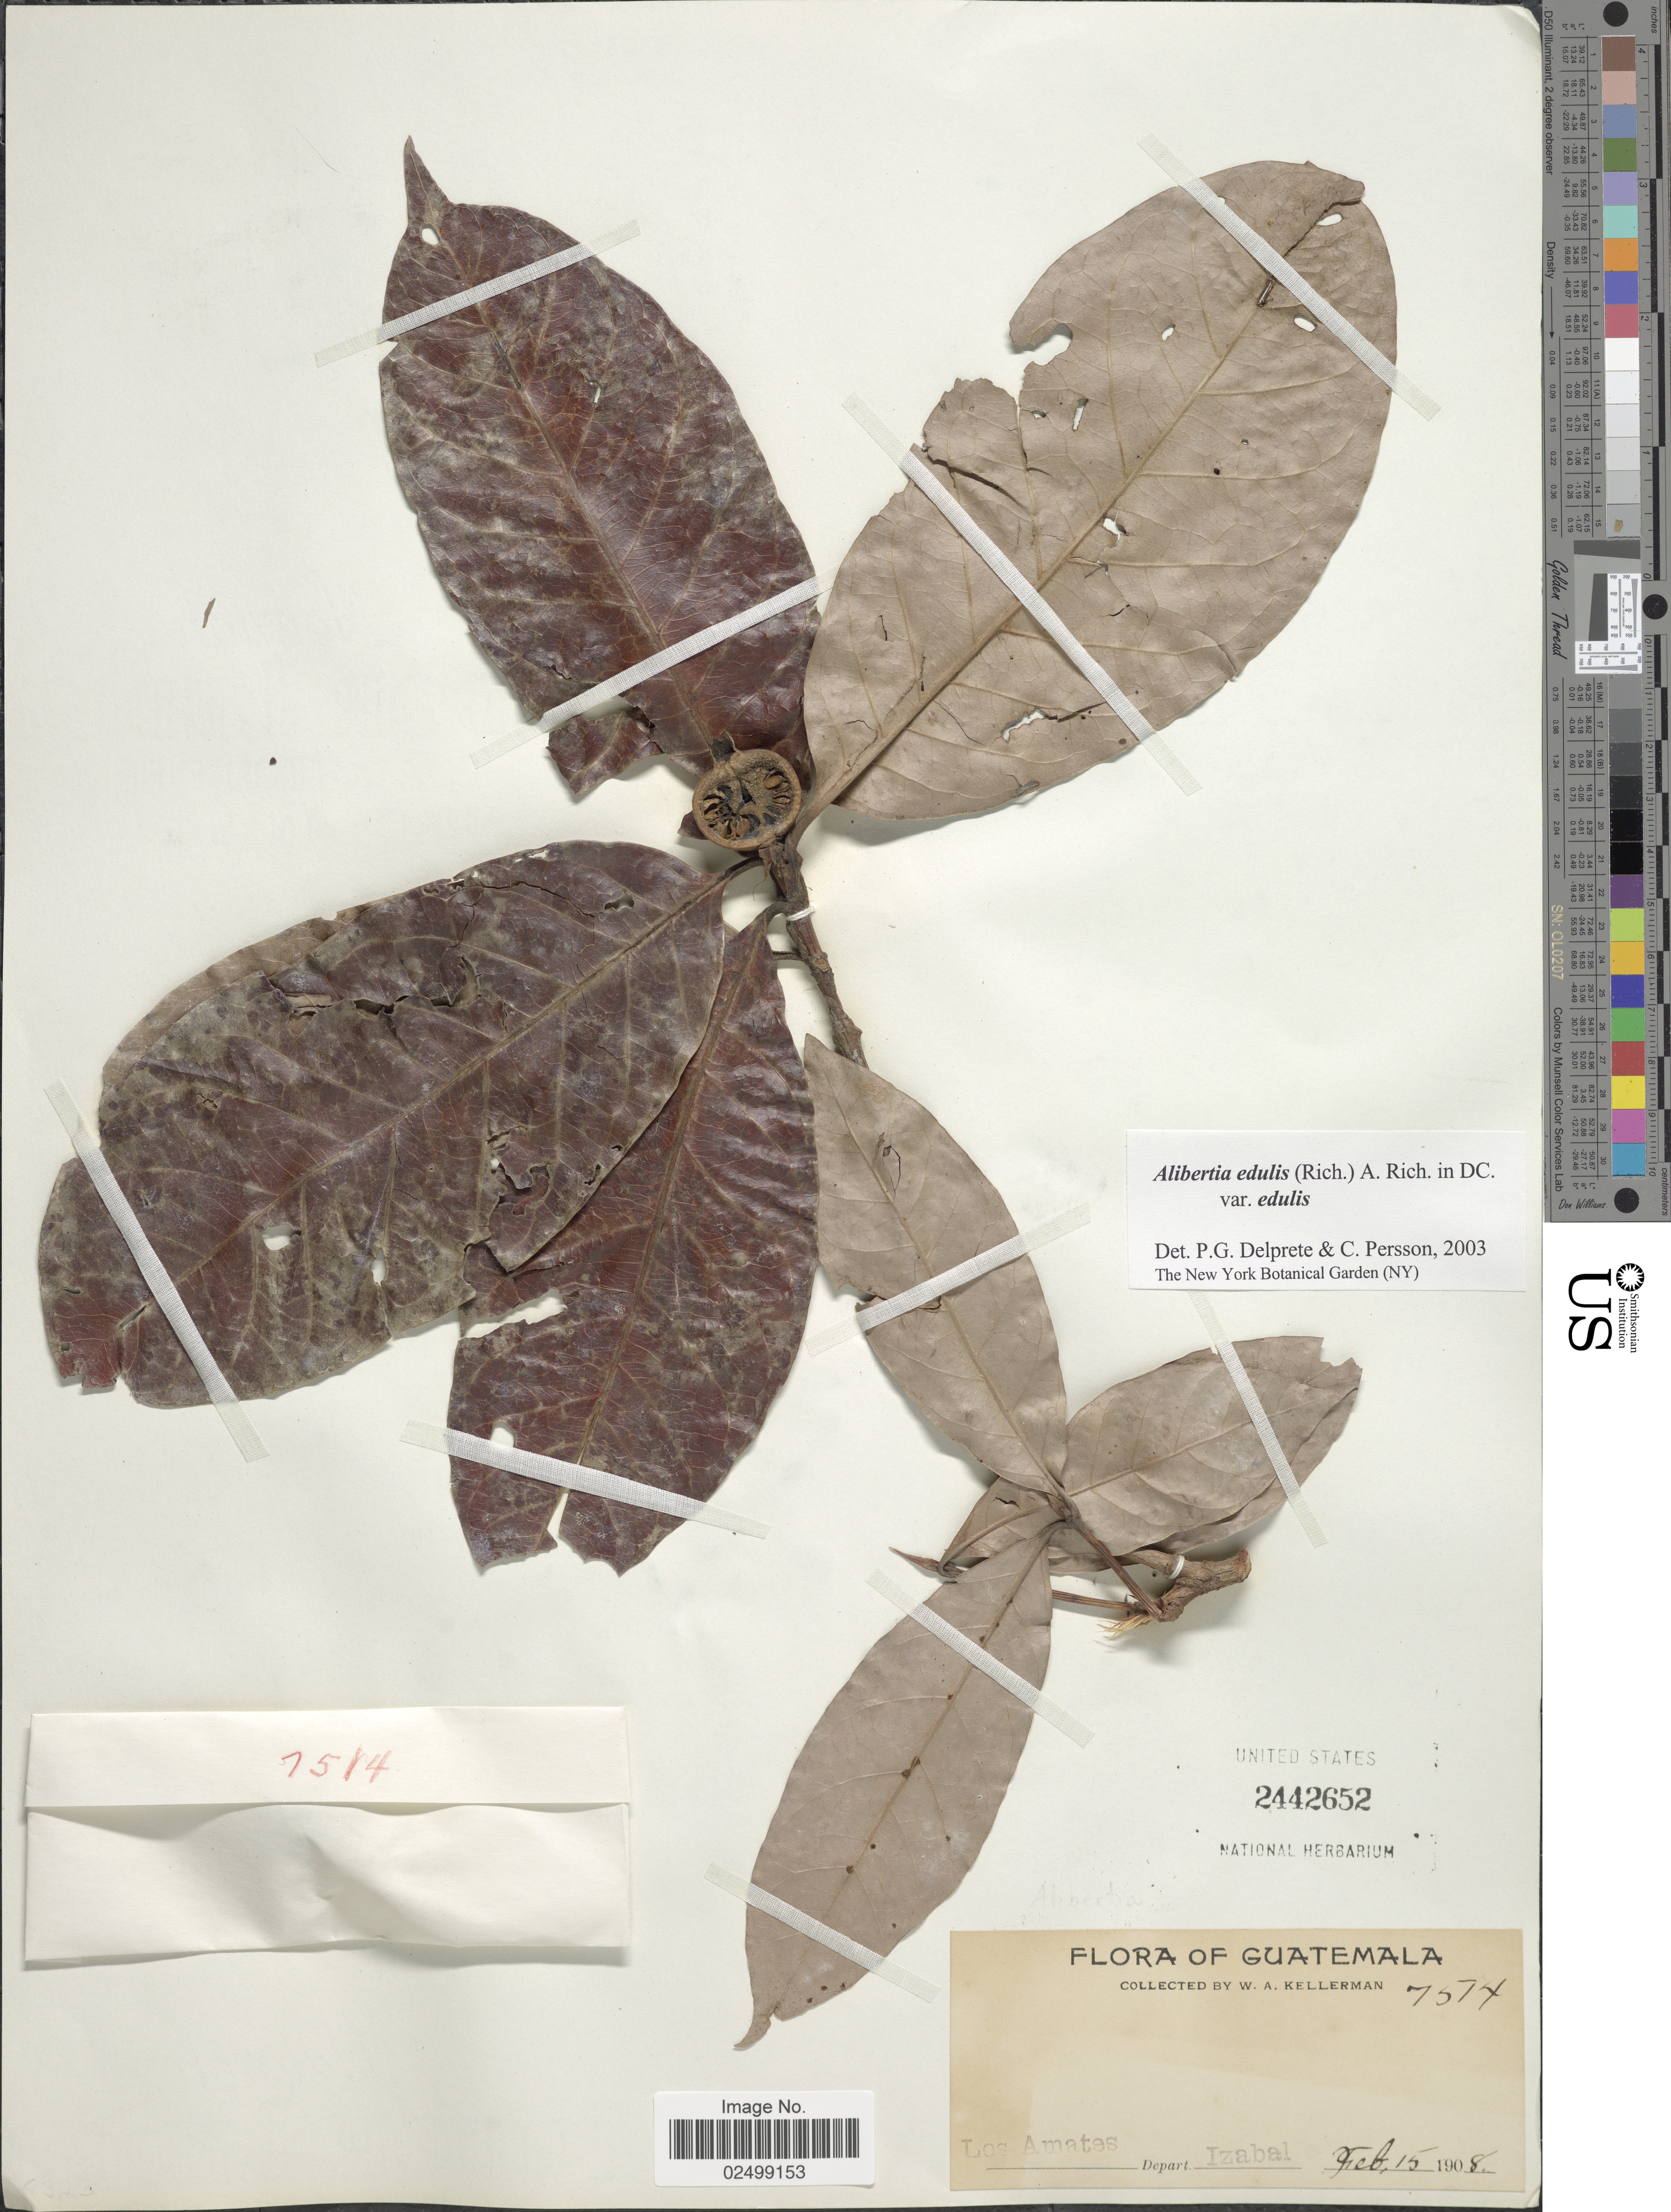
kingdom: Plantae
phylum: Tracheophyta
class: Magnoliopsida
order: Gentianales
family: Rubiaceae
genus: Alibertia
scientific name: Alibertia edulis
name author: (Rich.) A. Rich. ex DC.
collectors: W. Kellerman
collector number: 7574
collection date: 1908-02-15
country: Guatemala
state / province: Izabal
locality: Los Amates. Depart. Izabal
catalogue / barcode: US 2442652